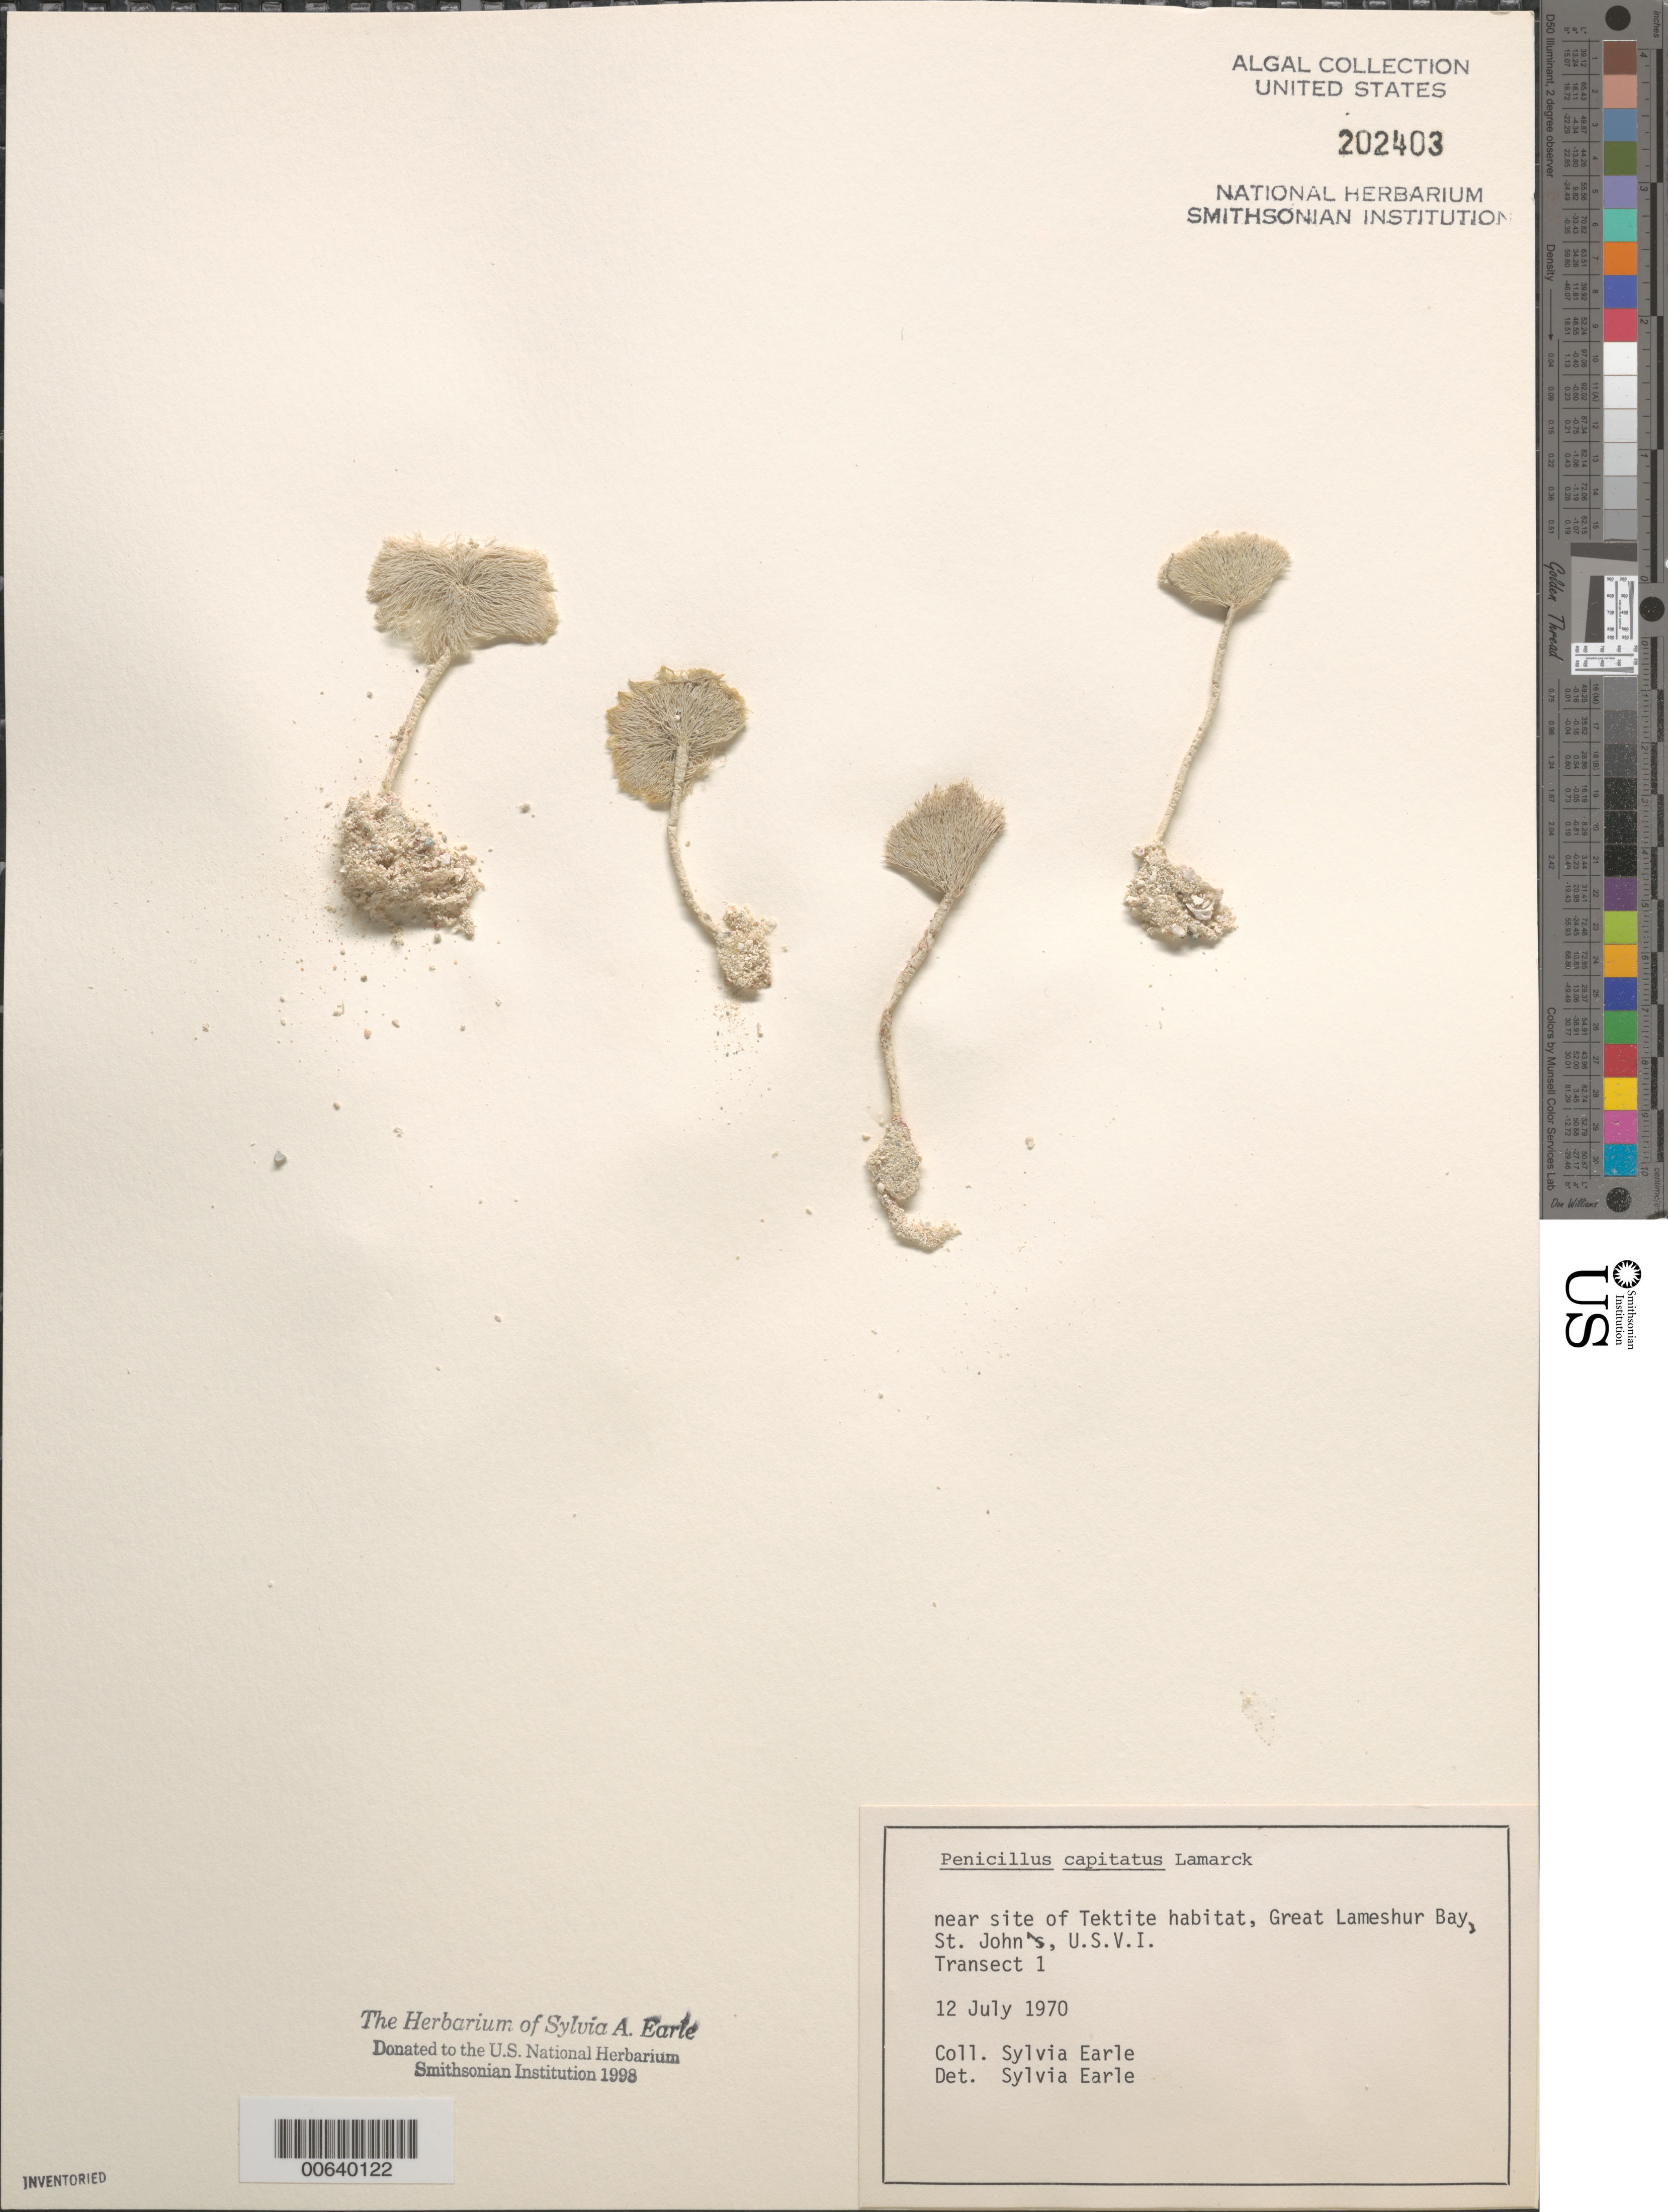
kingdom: Plantae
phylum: Chlorophyta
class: Ulvophyceae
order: Bryopsidales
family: Udoteaceae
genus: Penicillus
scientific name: Penicillus capitatus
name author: Lam.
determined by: Earle, S. A.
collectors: S. A. Earle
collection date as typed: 12 Jul 1970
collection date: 1970-07-12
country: U.S. Virgin Islands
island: St. John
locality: Great Lameshur Bay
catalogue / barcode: US 202403